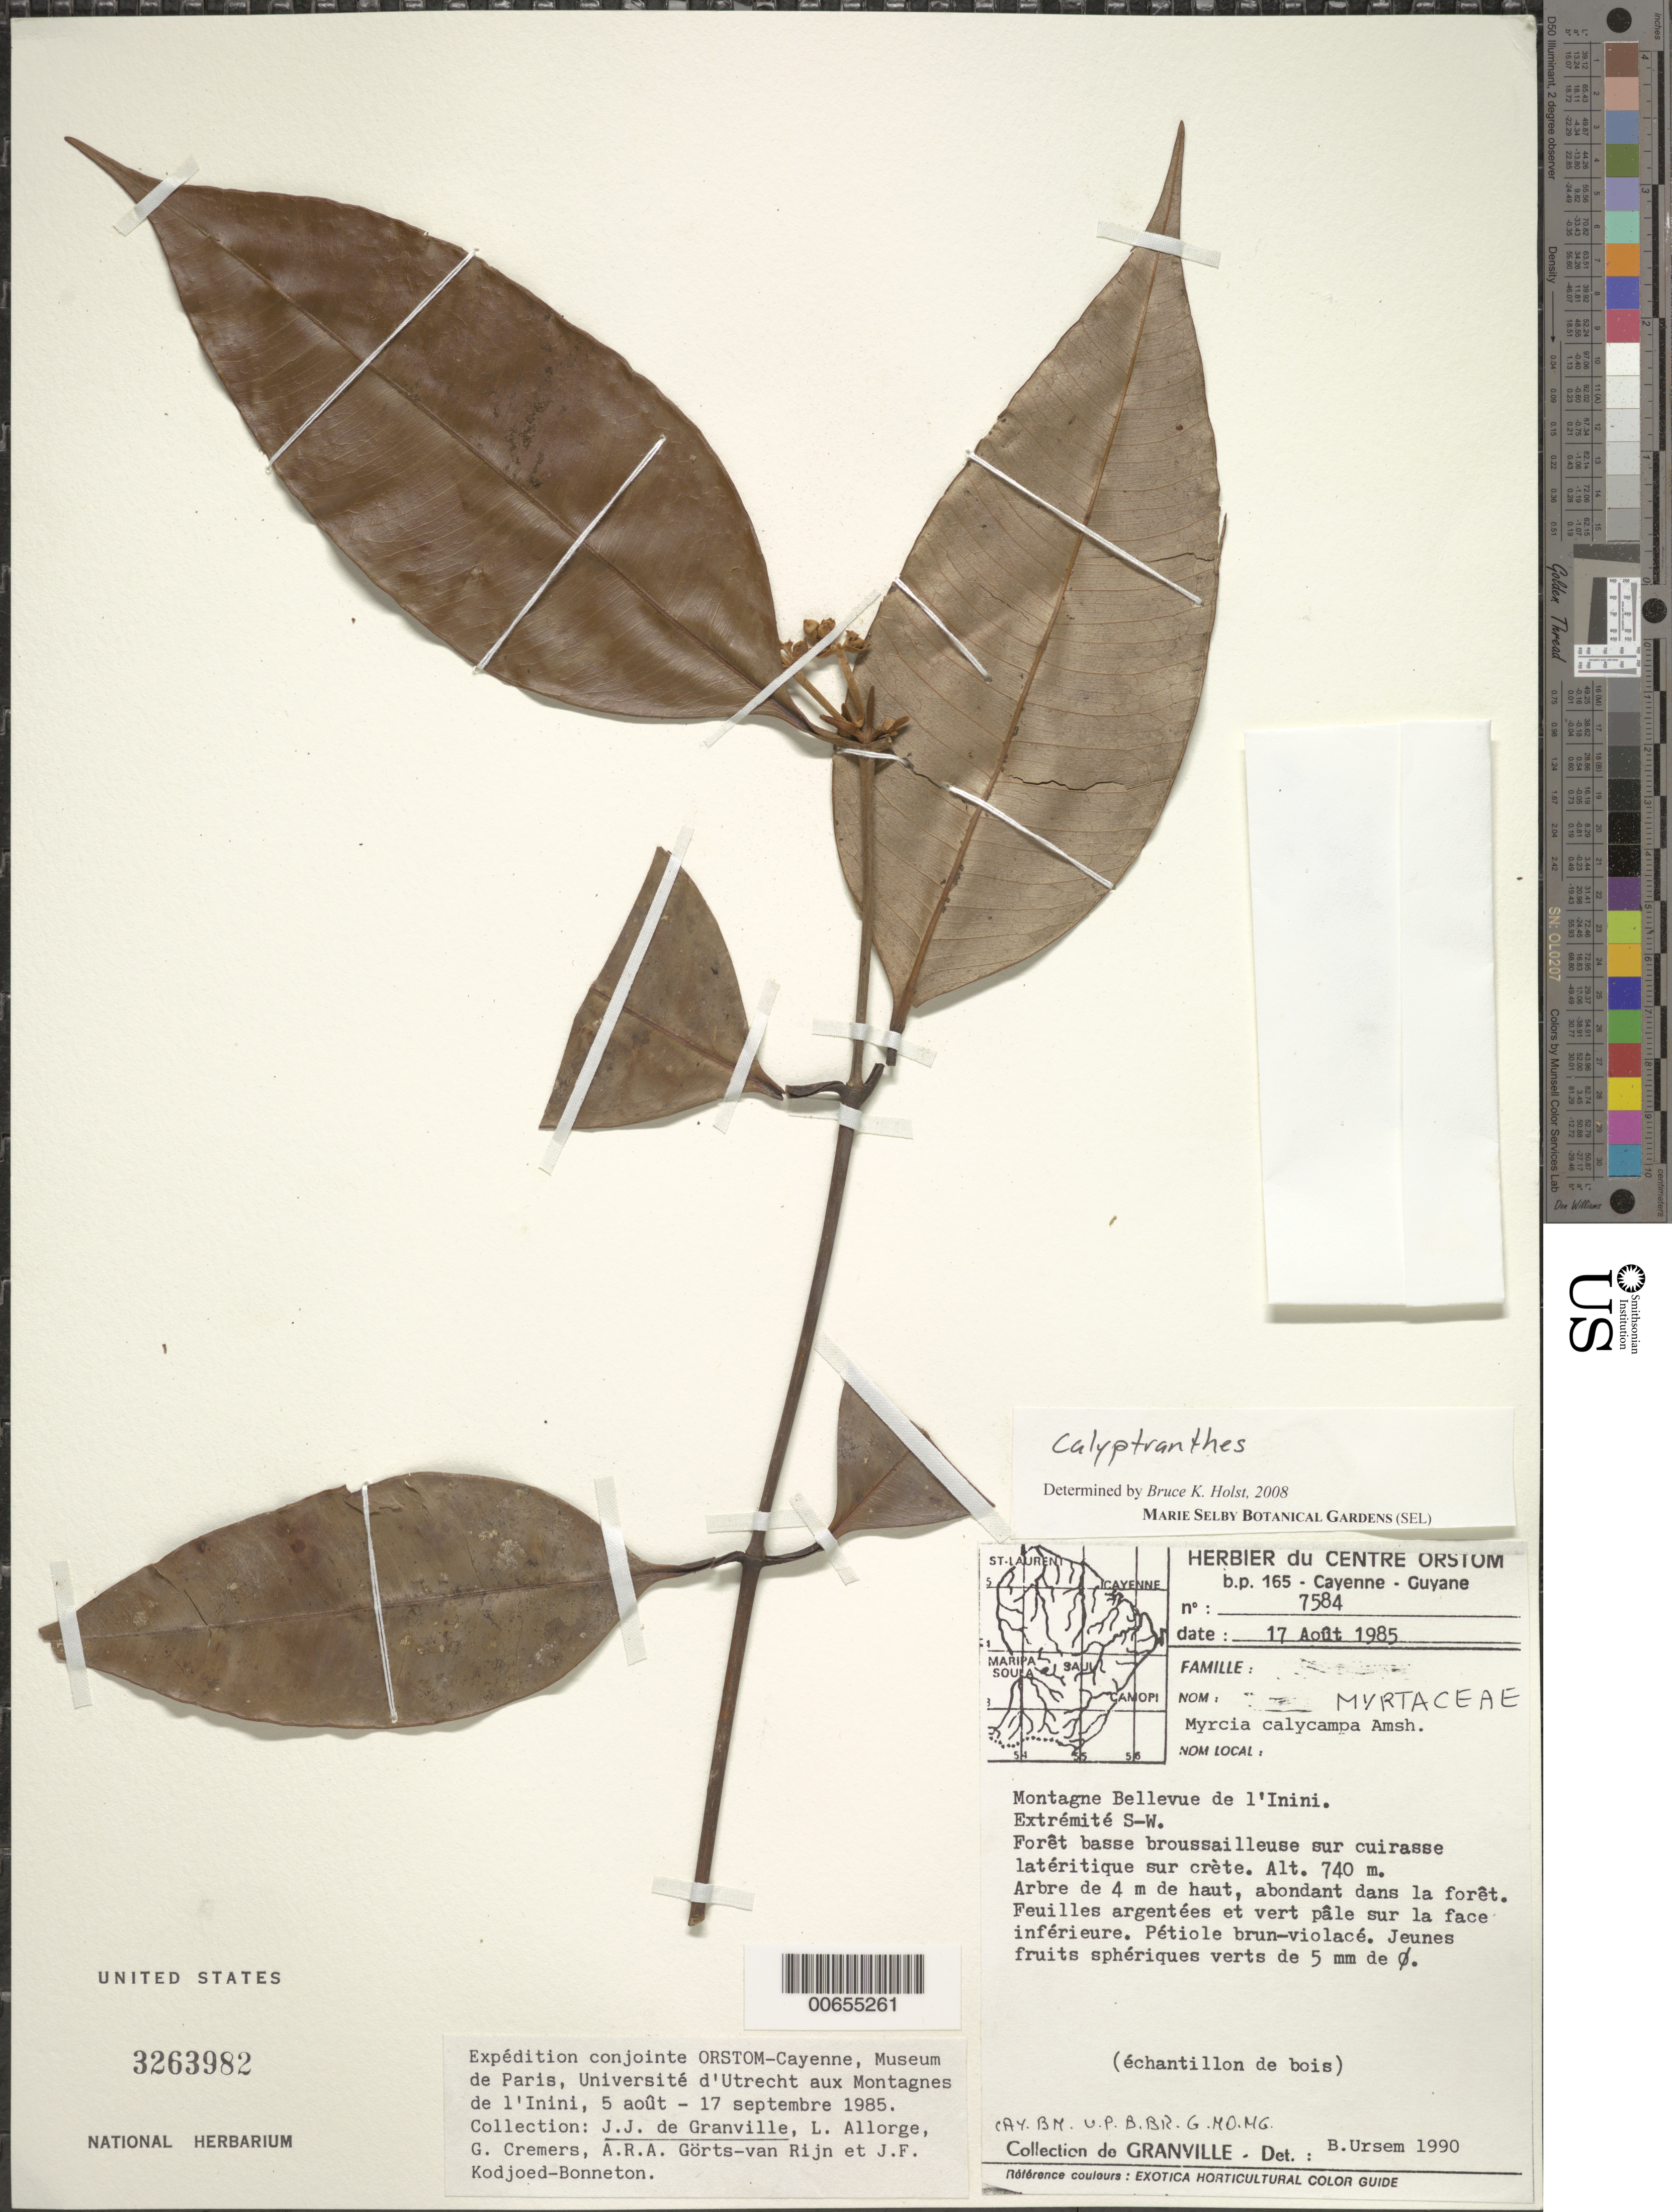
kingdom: Plantae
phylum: Tracheophyta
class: Magnoliopsida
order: Myrtales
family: Myrtaceae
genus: Myrcia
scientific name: Myrcia sp.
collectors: J.-J. de Granville, L. Allorge, G. Cremers, A. .R. A. Görts-van Rijn & J. Kodjoed-Bonneton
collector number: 7584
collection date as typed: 17-Aug-85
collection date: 1985-08-17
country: French Guiana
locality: Montagnes Bellevue de l'Inini, extrémité S-W versant N-W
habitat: Forêt basse broussailleuse sur cuirasse latéritique; dans la foret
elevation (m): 740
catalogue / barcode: US 3263982